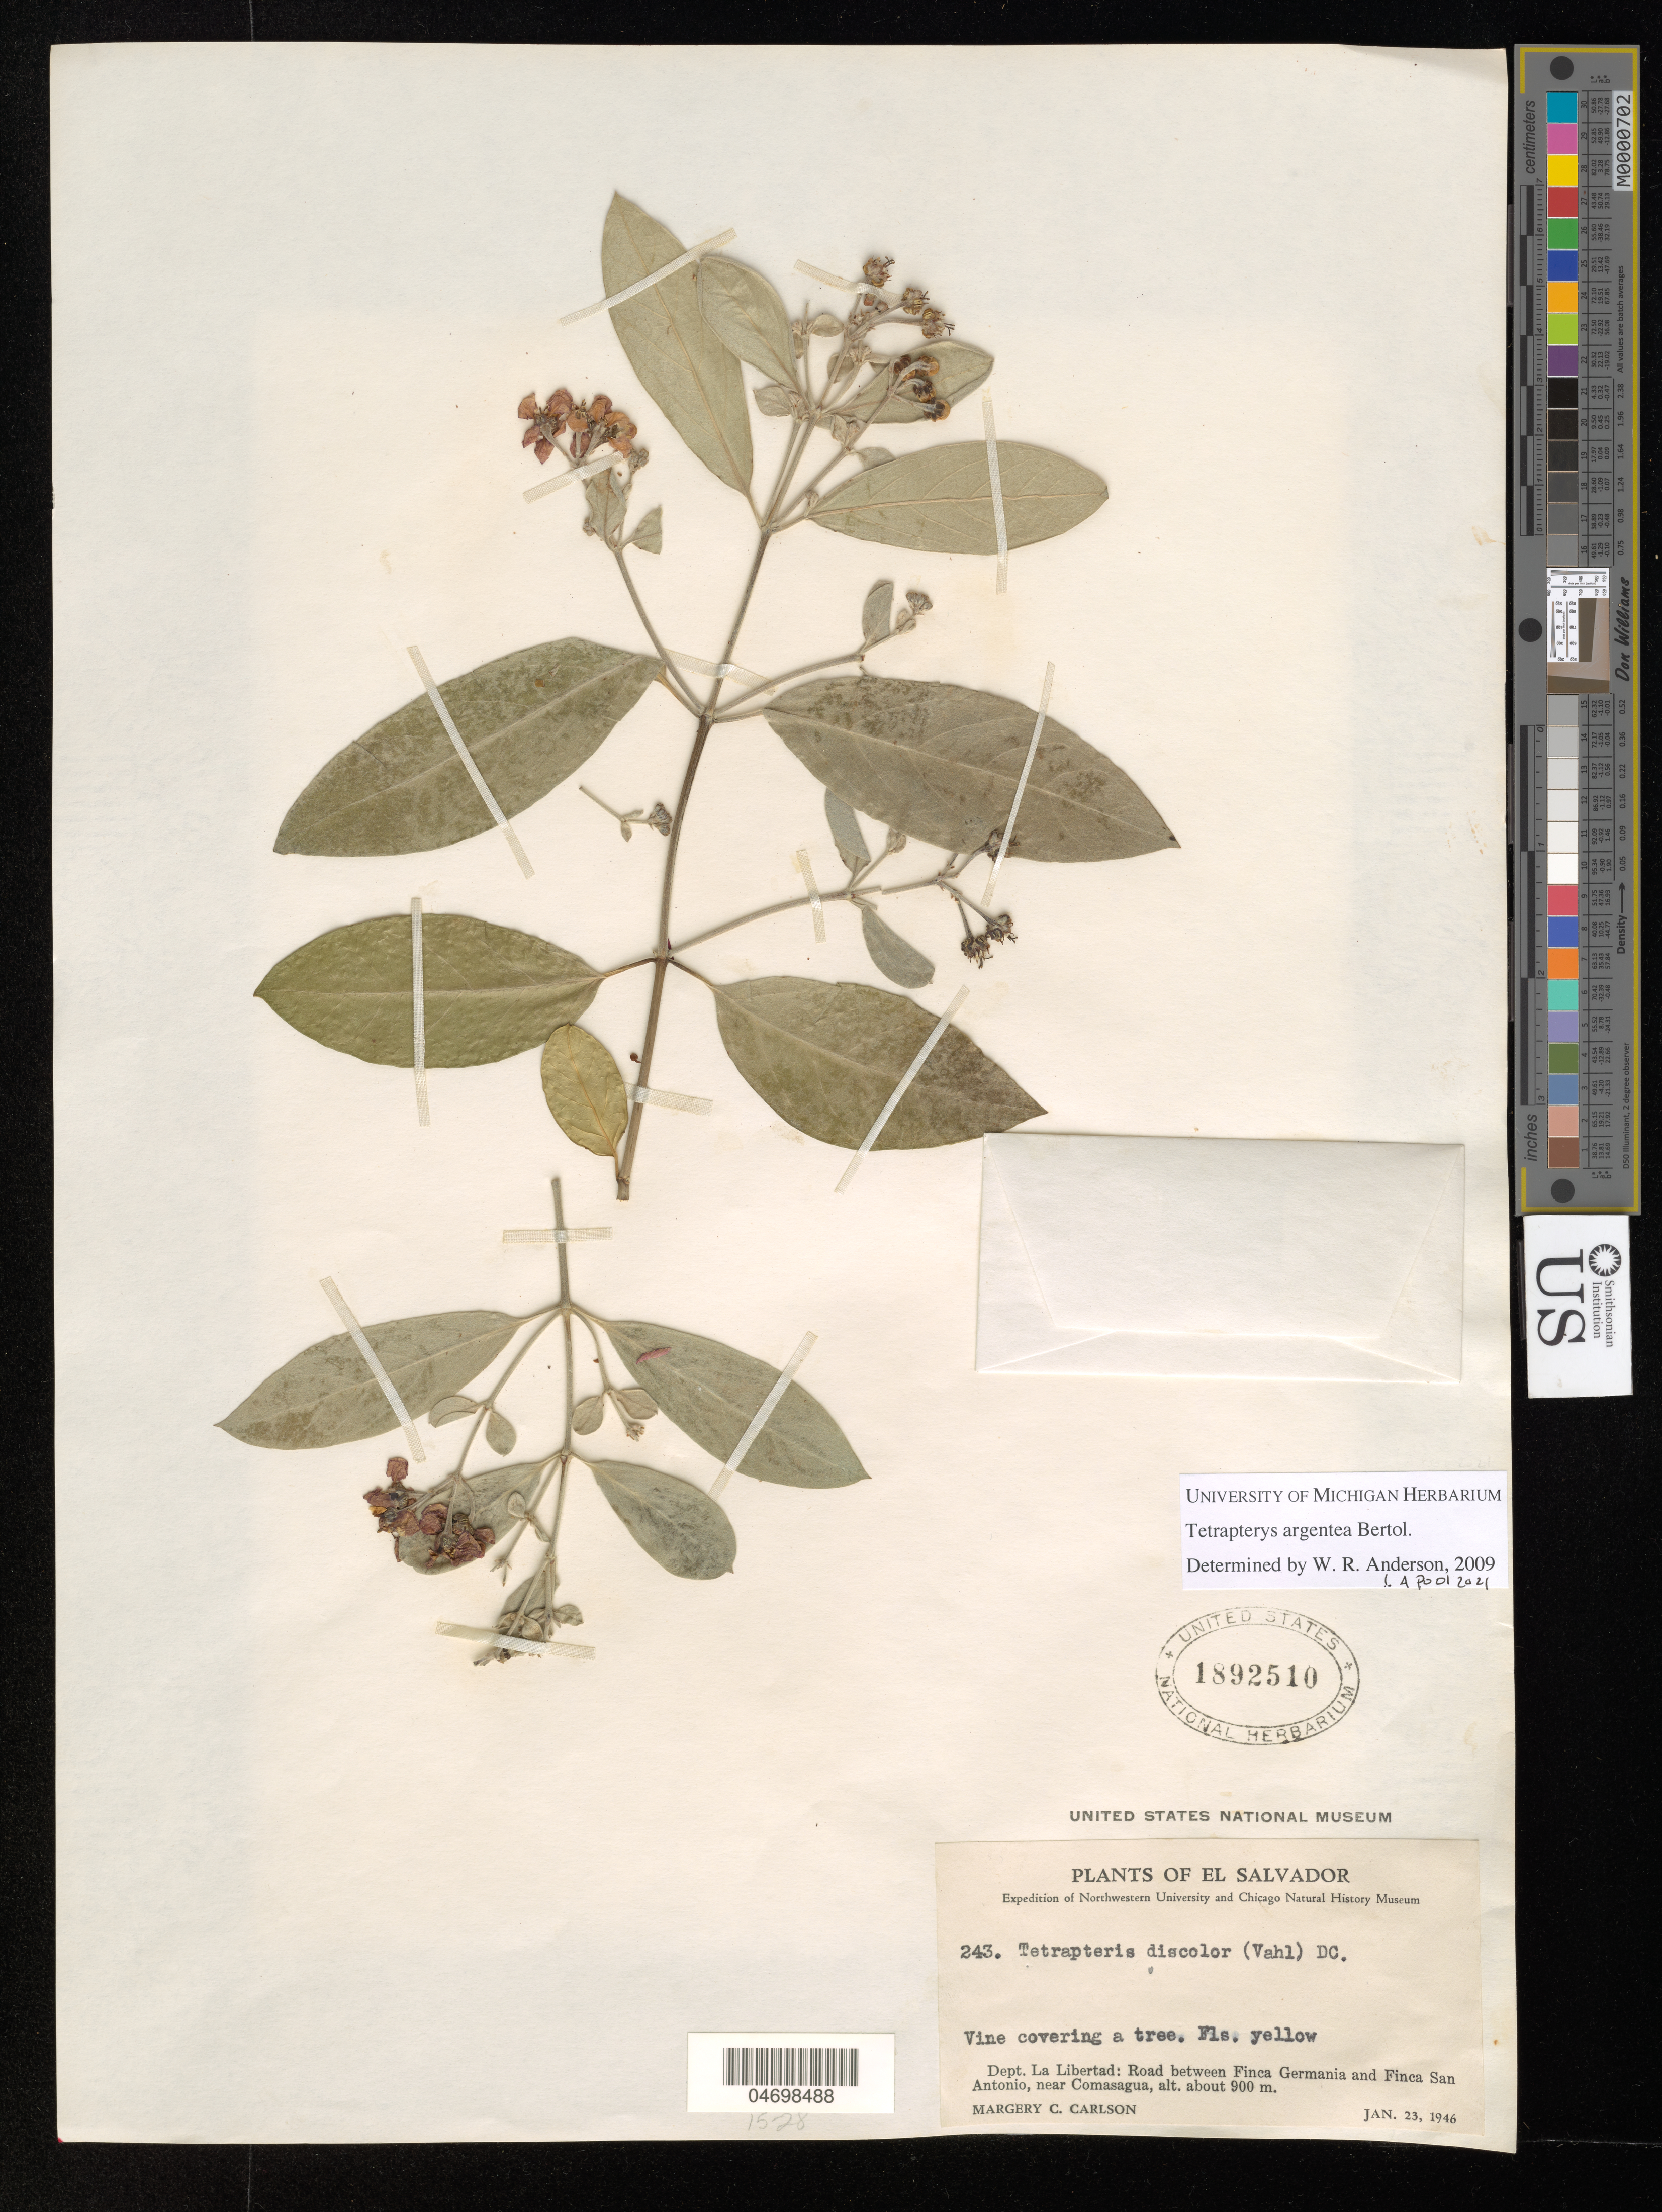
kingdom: Plantae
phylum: Tracheophyta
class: Magnoliopsida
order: Malpighiales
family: Malpighiaceae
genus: Tetrapterys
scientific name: Tetrapterys argentea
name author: Bertol.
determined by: Pool, A., (MO), Missouri Botanical Garden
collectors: M. C. Carlson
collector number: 243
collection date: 1946-01-23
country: El Salvador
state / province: La Libertad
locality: Road between Finca Germania and Finca San Antonio, near Comasagua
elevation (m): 900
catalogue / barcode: US 1892510